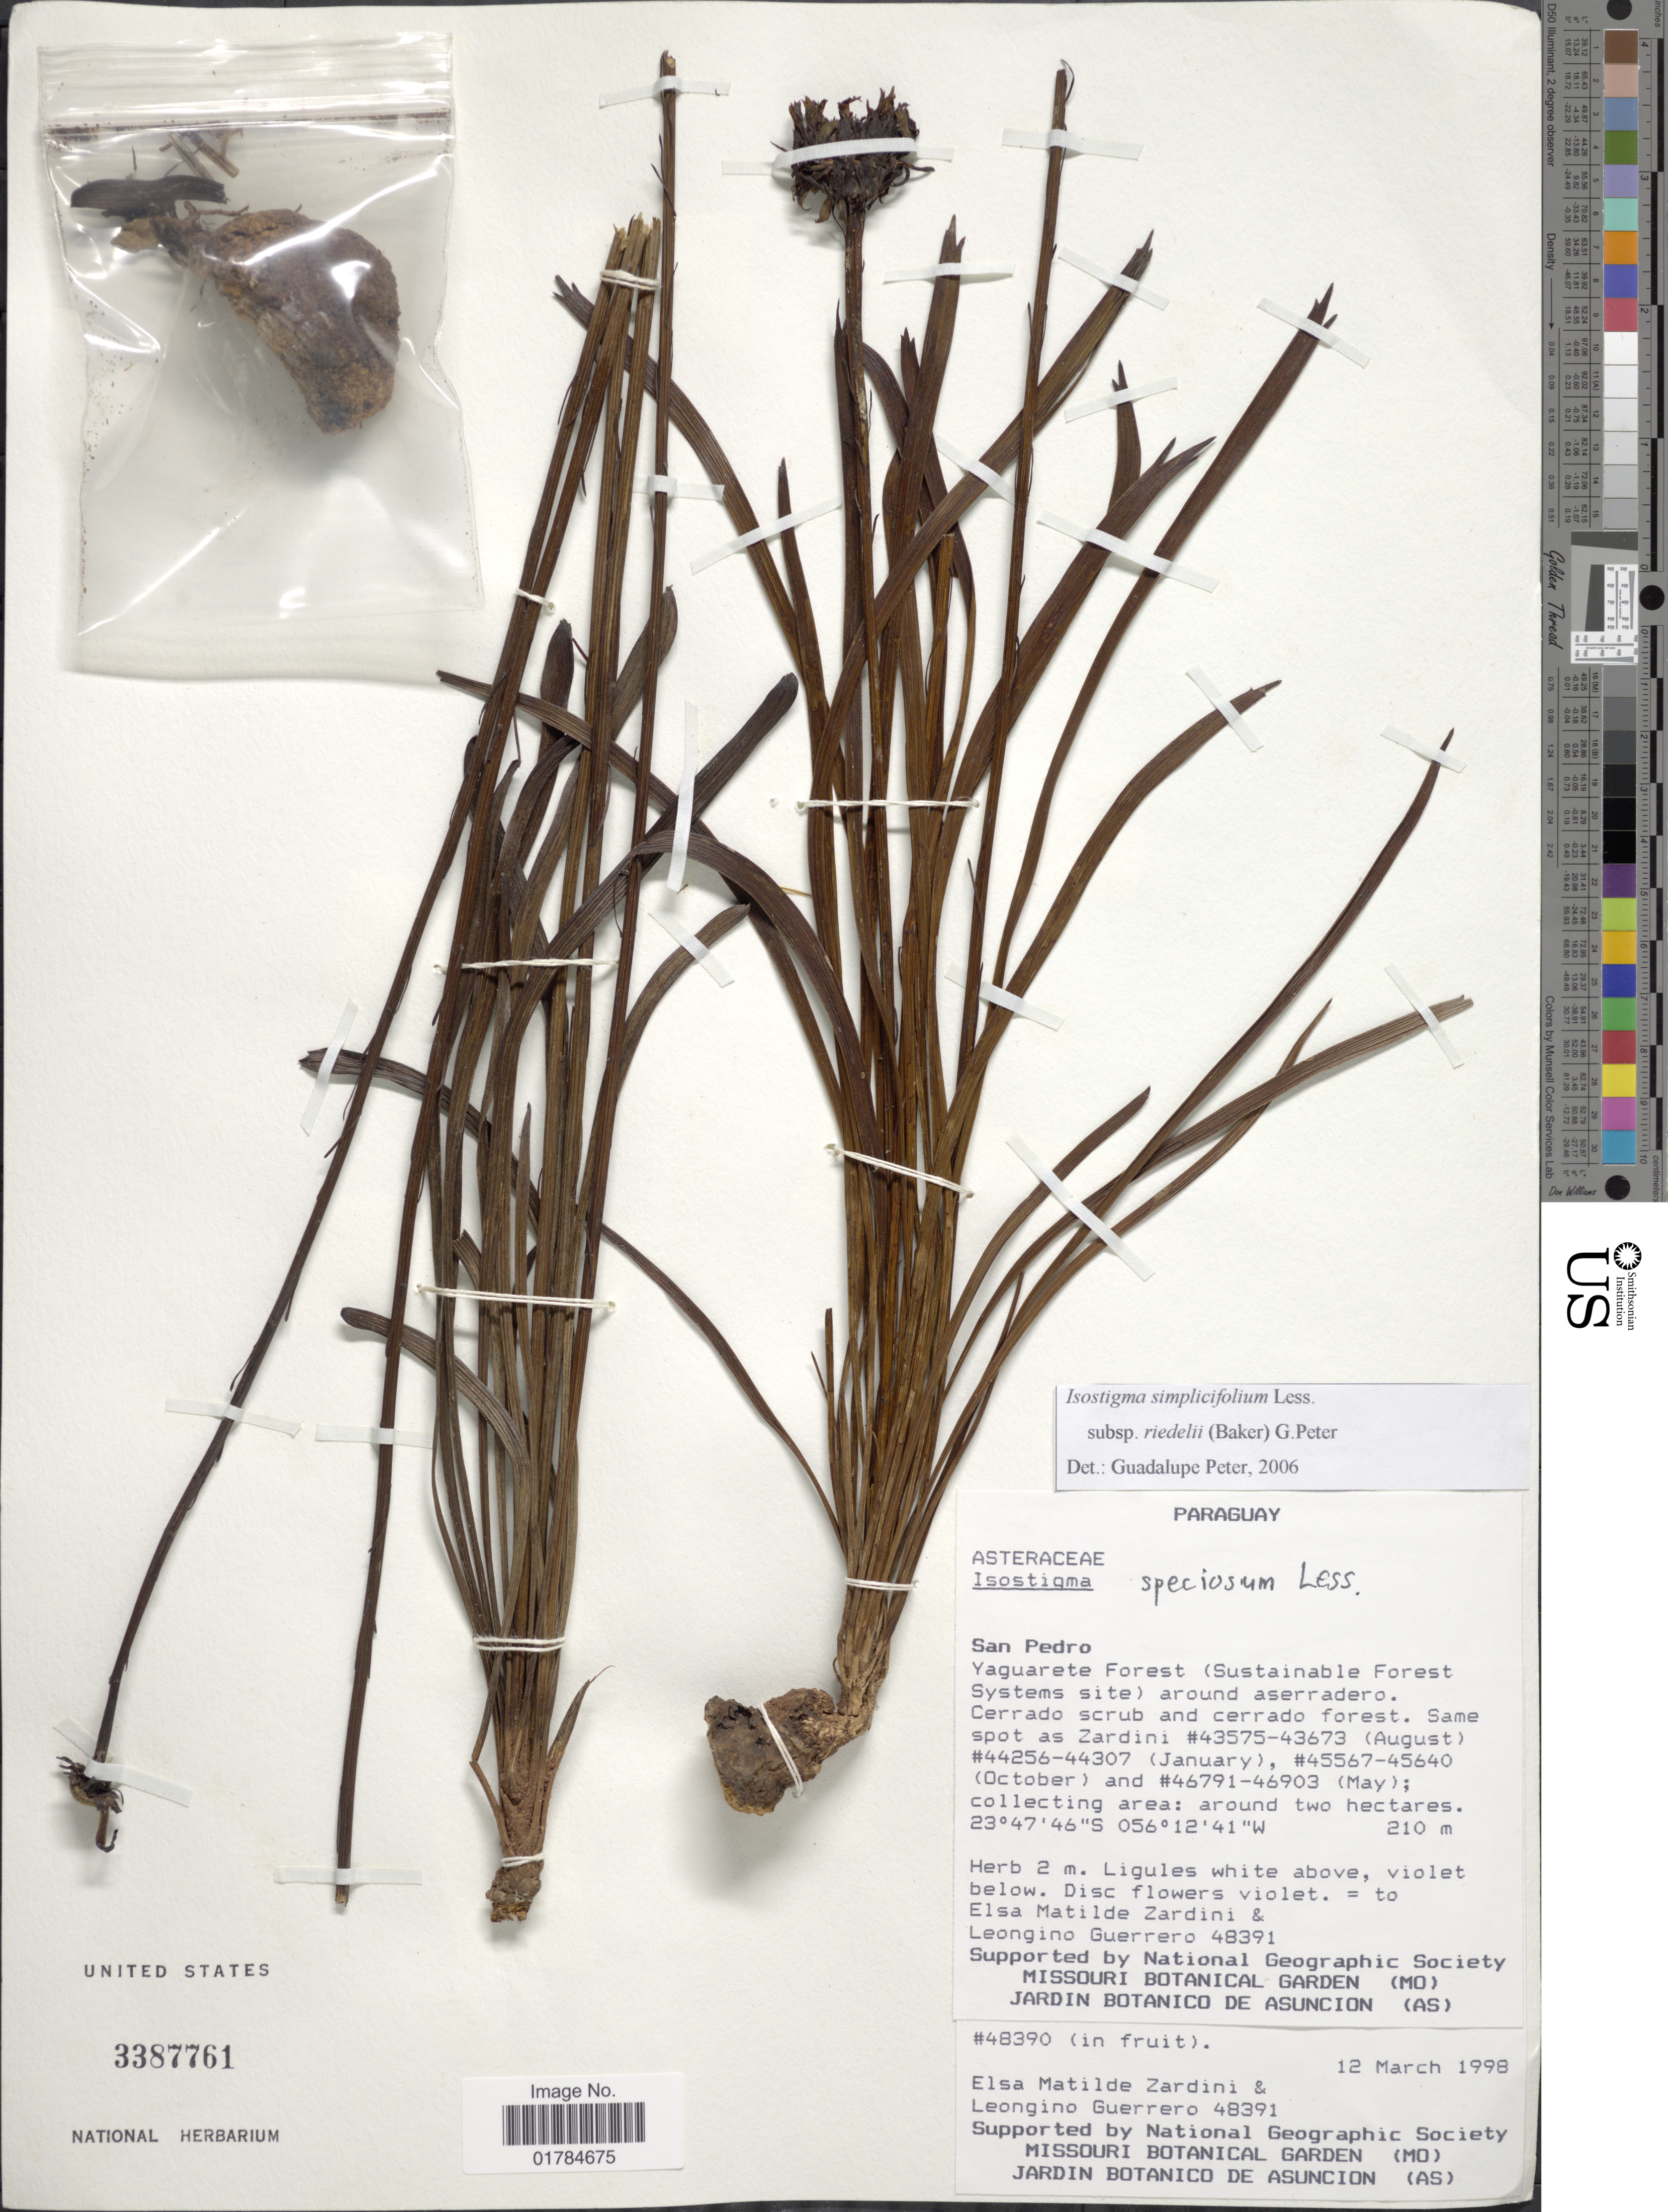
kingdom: Plantae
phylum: Tracheophyta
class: Magnoliopsida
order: Asterales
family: Asteraceae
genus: Isostigma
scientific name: Isostigma simplicifolium subsp. riedelii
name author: (Baker) G. Peter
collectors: E. M. Zardini & L. Guerrero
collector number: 48391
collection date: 1998-03-12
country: Paraguay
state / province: San Pedro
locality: Yaguarete Forest (Sustainable Forest Systems site) around aserradero.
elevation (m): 210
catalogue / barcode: US 3387761